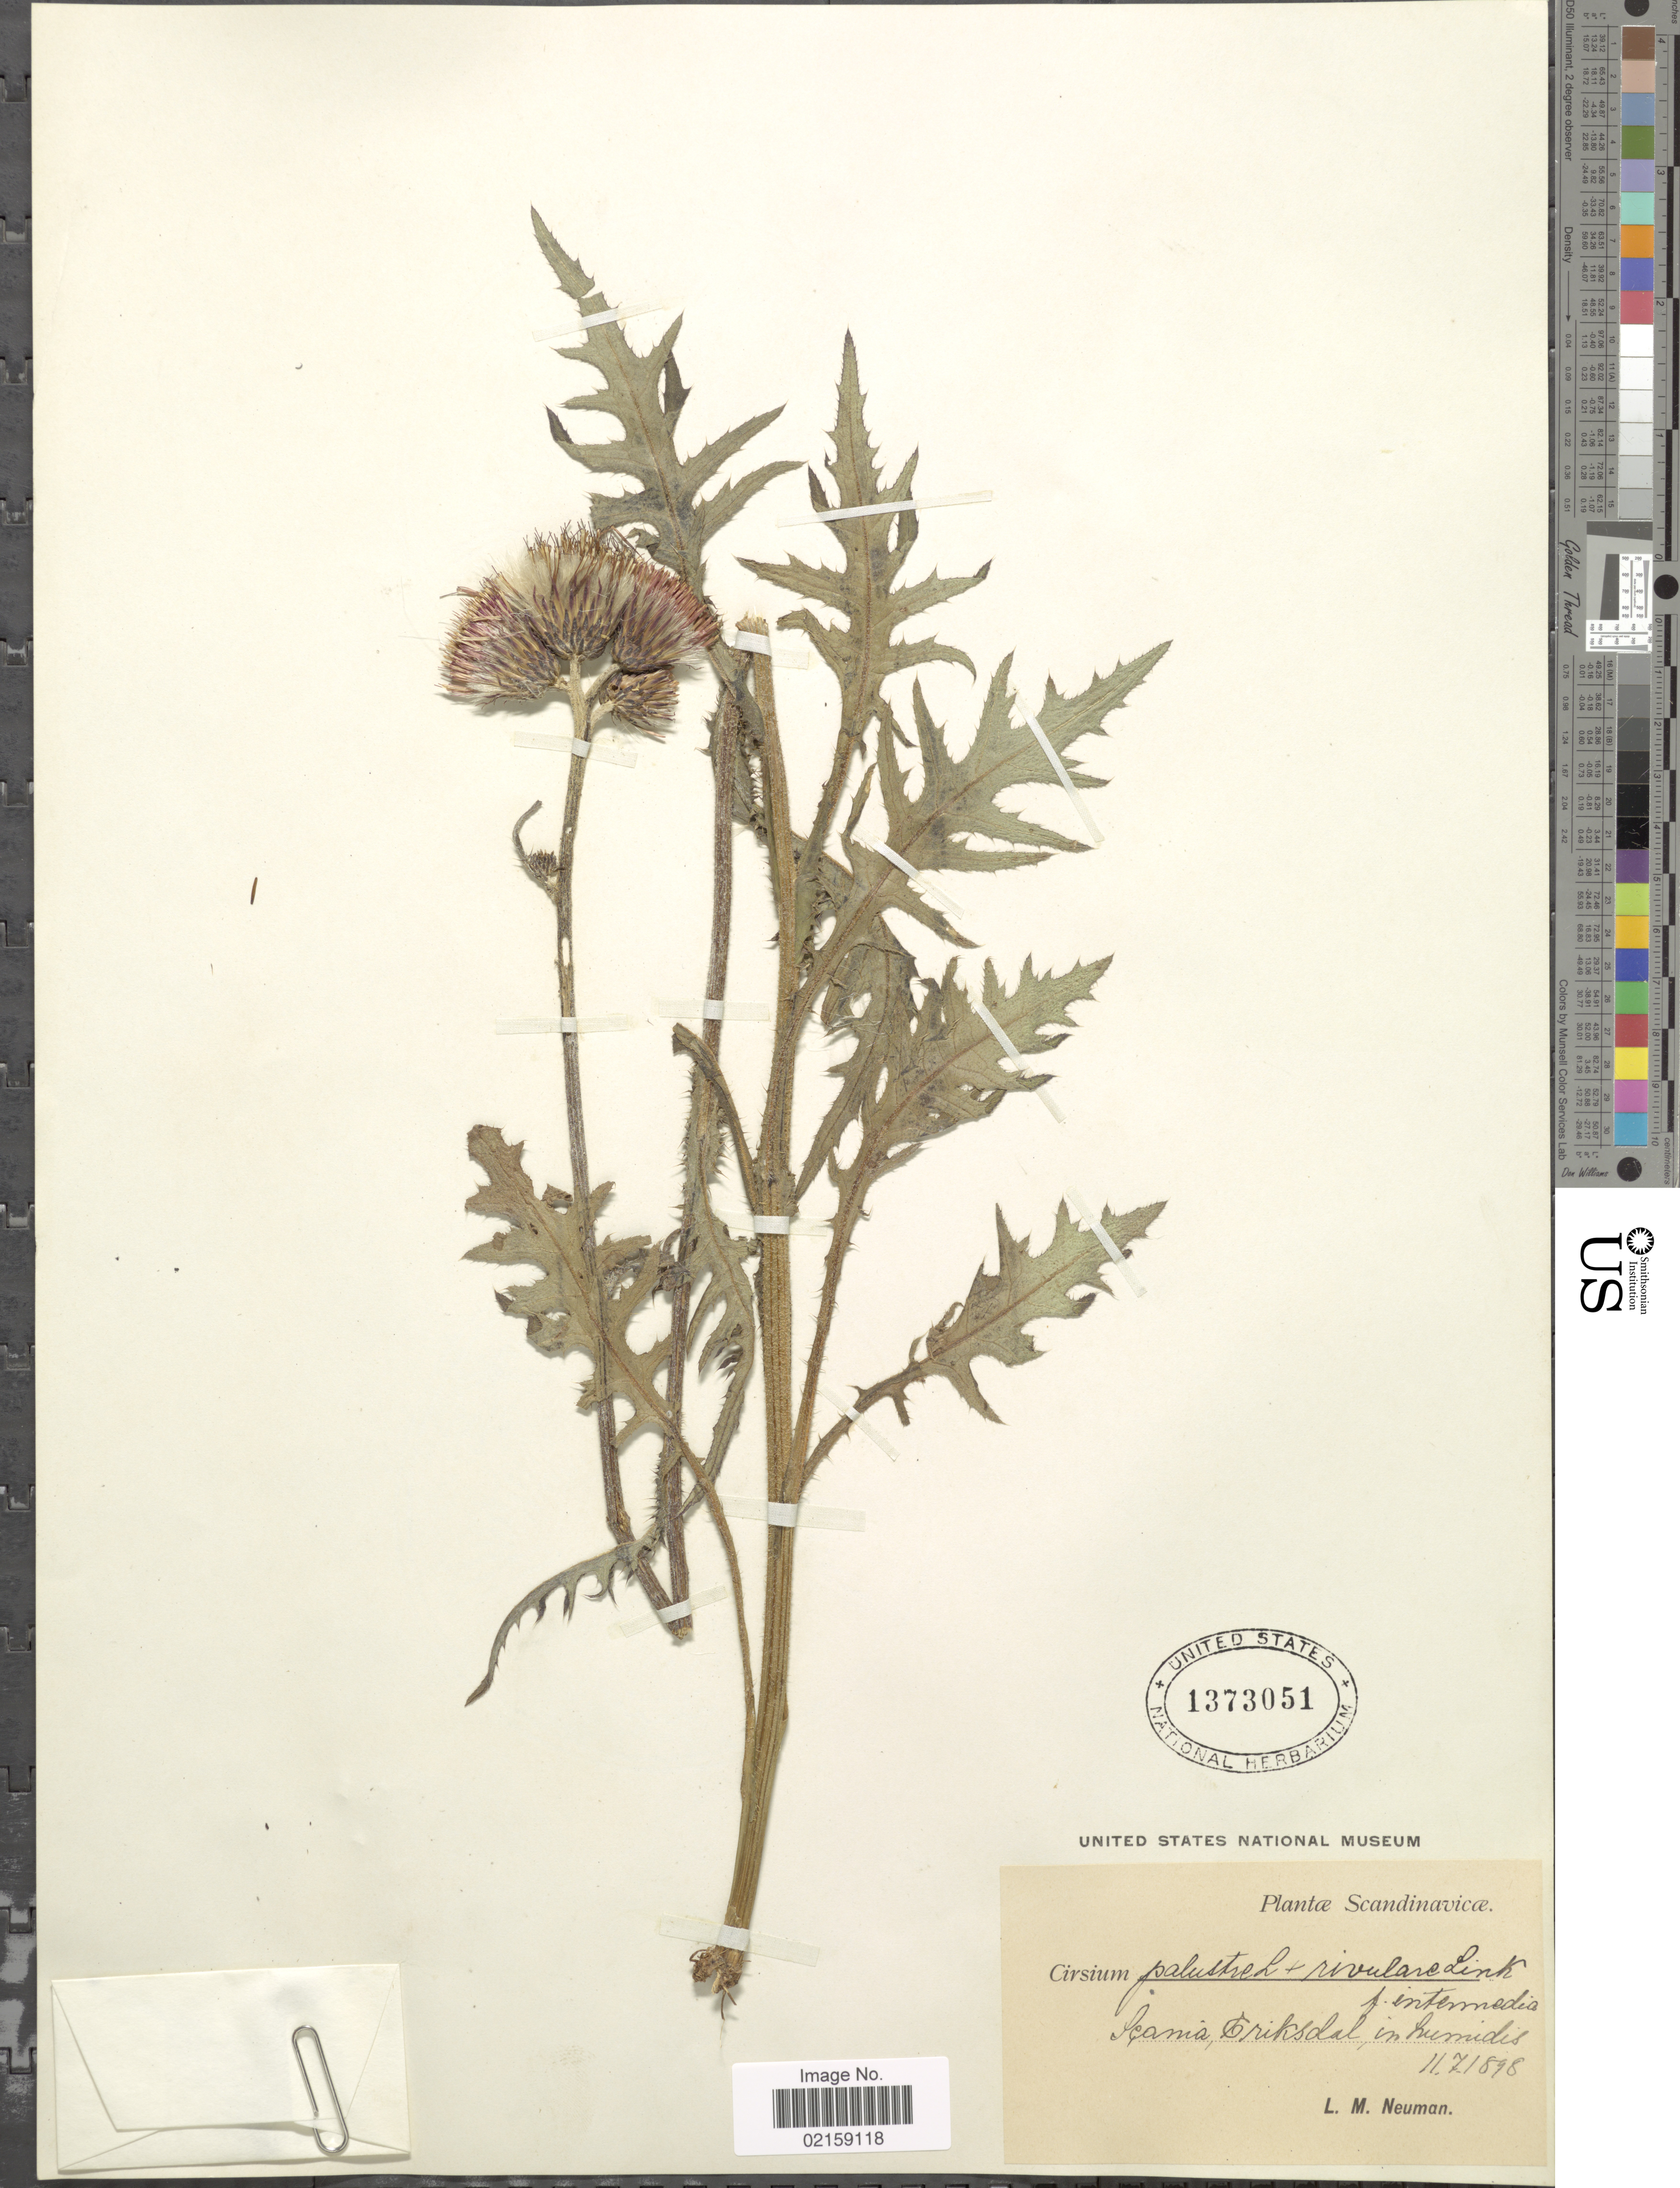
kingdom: Plantae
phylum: Tracheophyta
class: Magnoliopsida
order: Asterales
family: Asteraceae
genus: Cirsium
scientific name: Cirsium palustre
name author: (L.) Coss. ex Scop.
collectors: L. Neuman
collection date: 1898-07-11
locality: Scandinavicae, Cirsium, Scania, Criksdal, in humidis. [interpreted]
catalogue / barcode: US 1373051